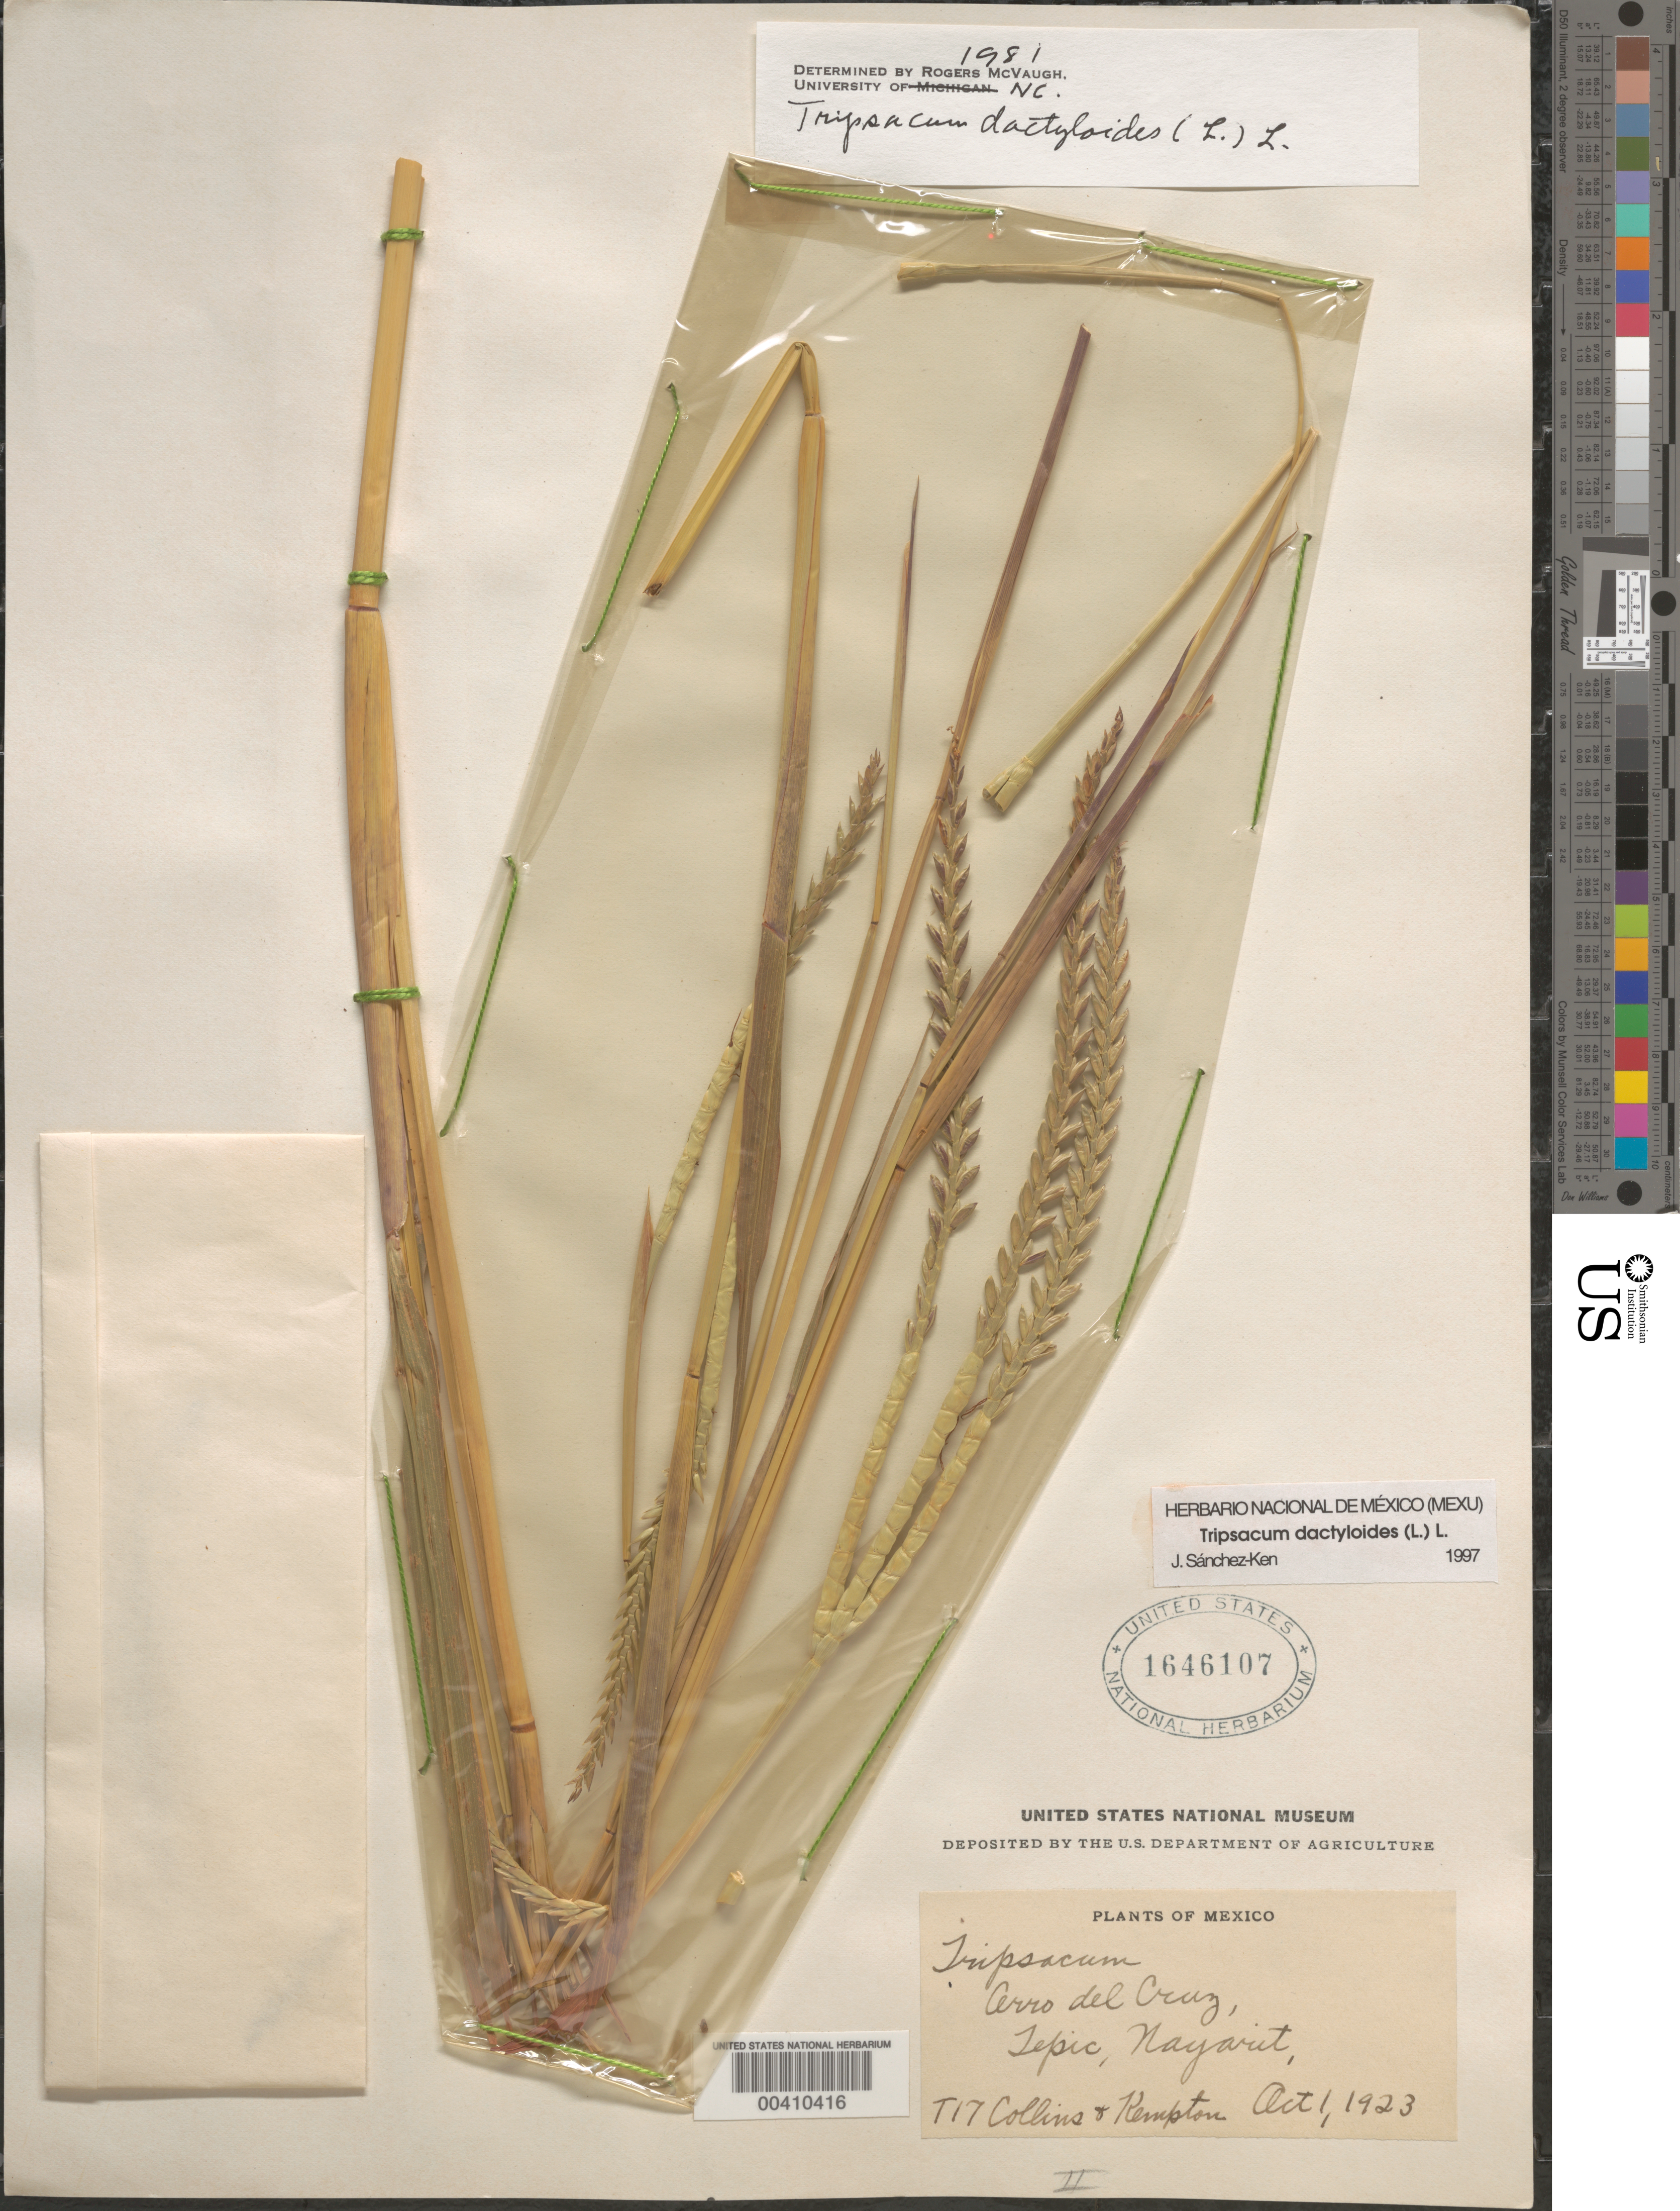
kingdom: Plantae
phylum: Tracheophyta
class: Liliopsida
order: Poales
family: Poaceae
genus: Tripsacum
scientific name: Tripsacum dactyloides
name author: (L.) L.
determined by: McVaugh, R.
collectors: -. Collins & Kempton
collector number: T17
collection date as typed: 1 Oct 1923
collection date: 1923-10-01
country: Mexico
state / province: Nayarit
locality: Cerro del Cruz, Tepic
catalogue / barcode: US 1646107